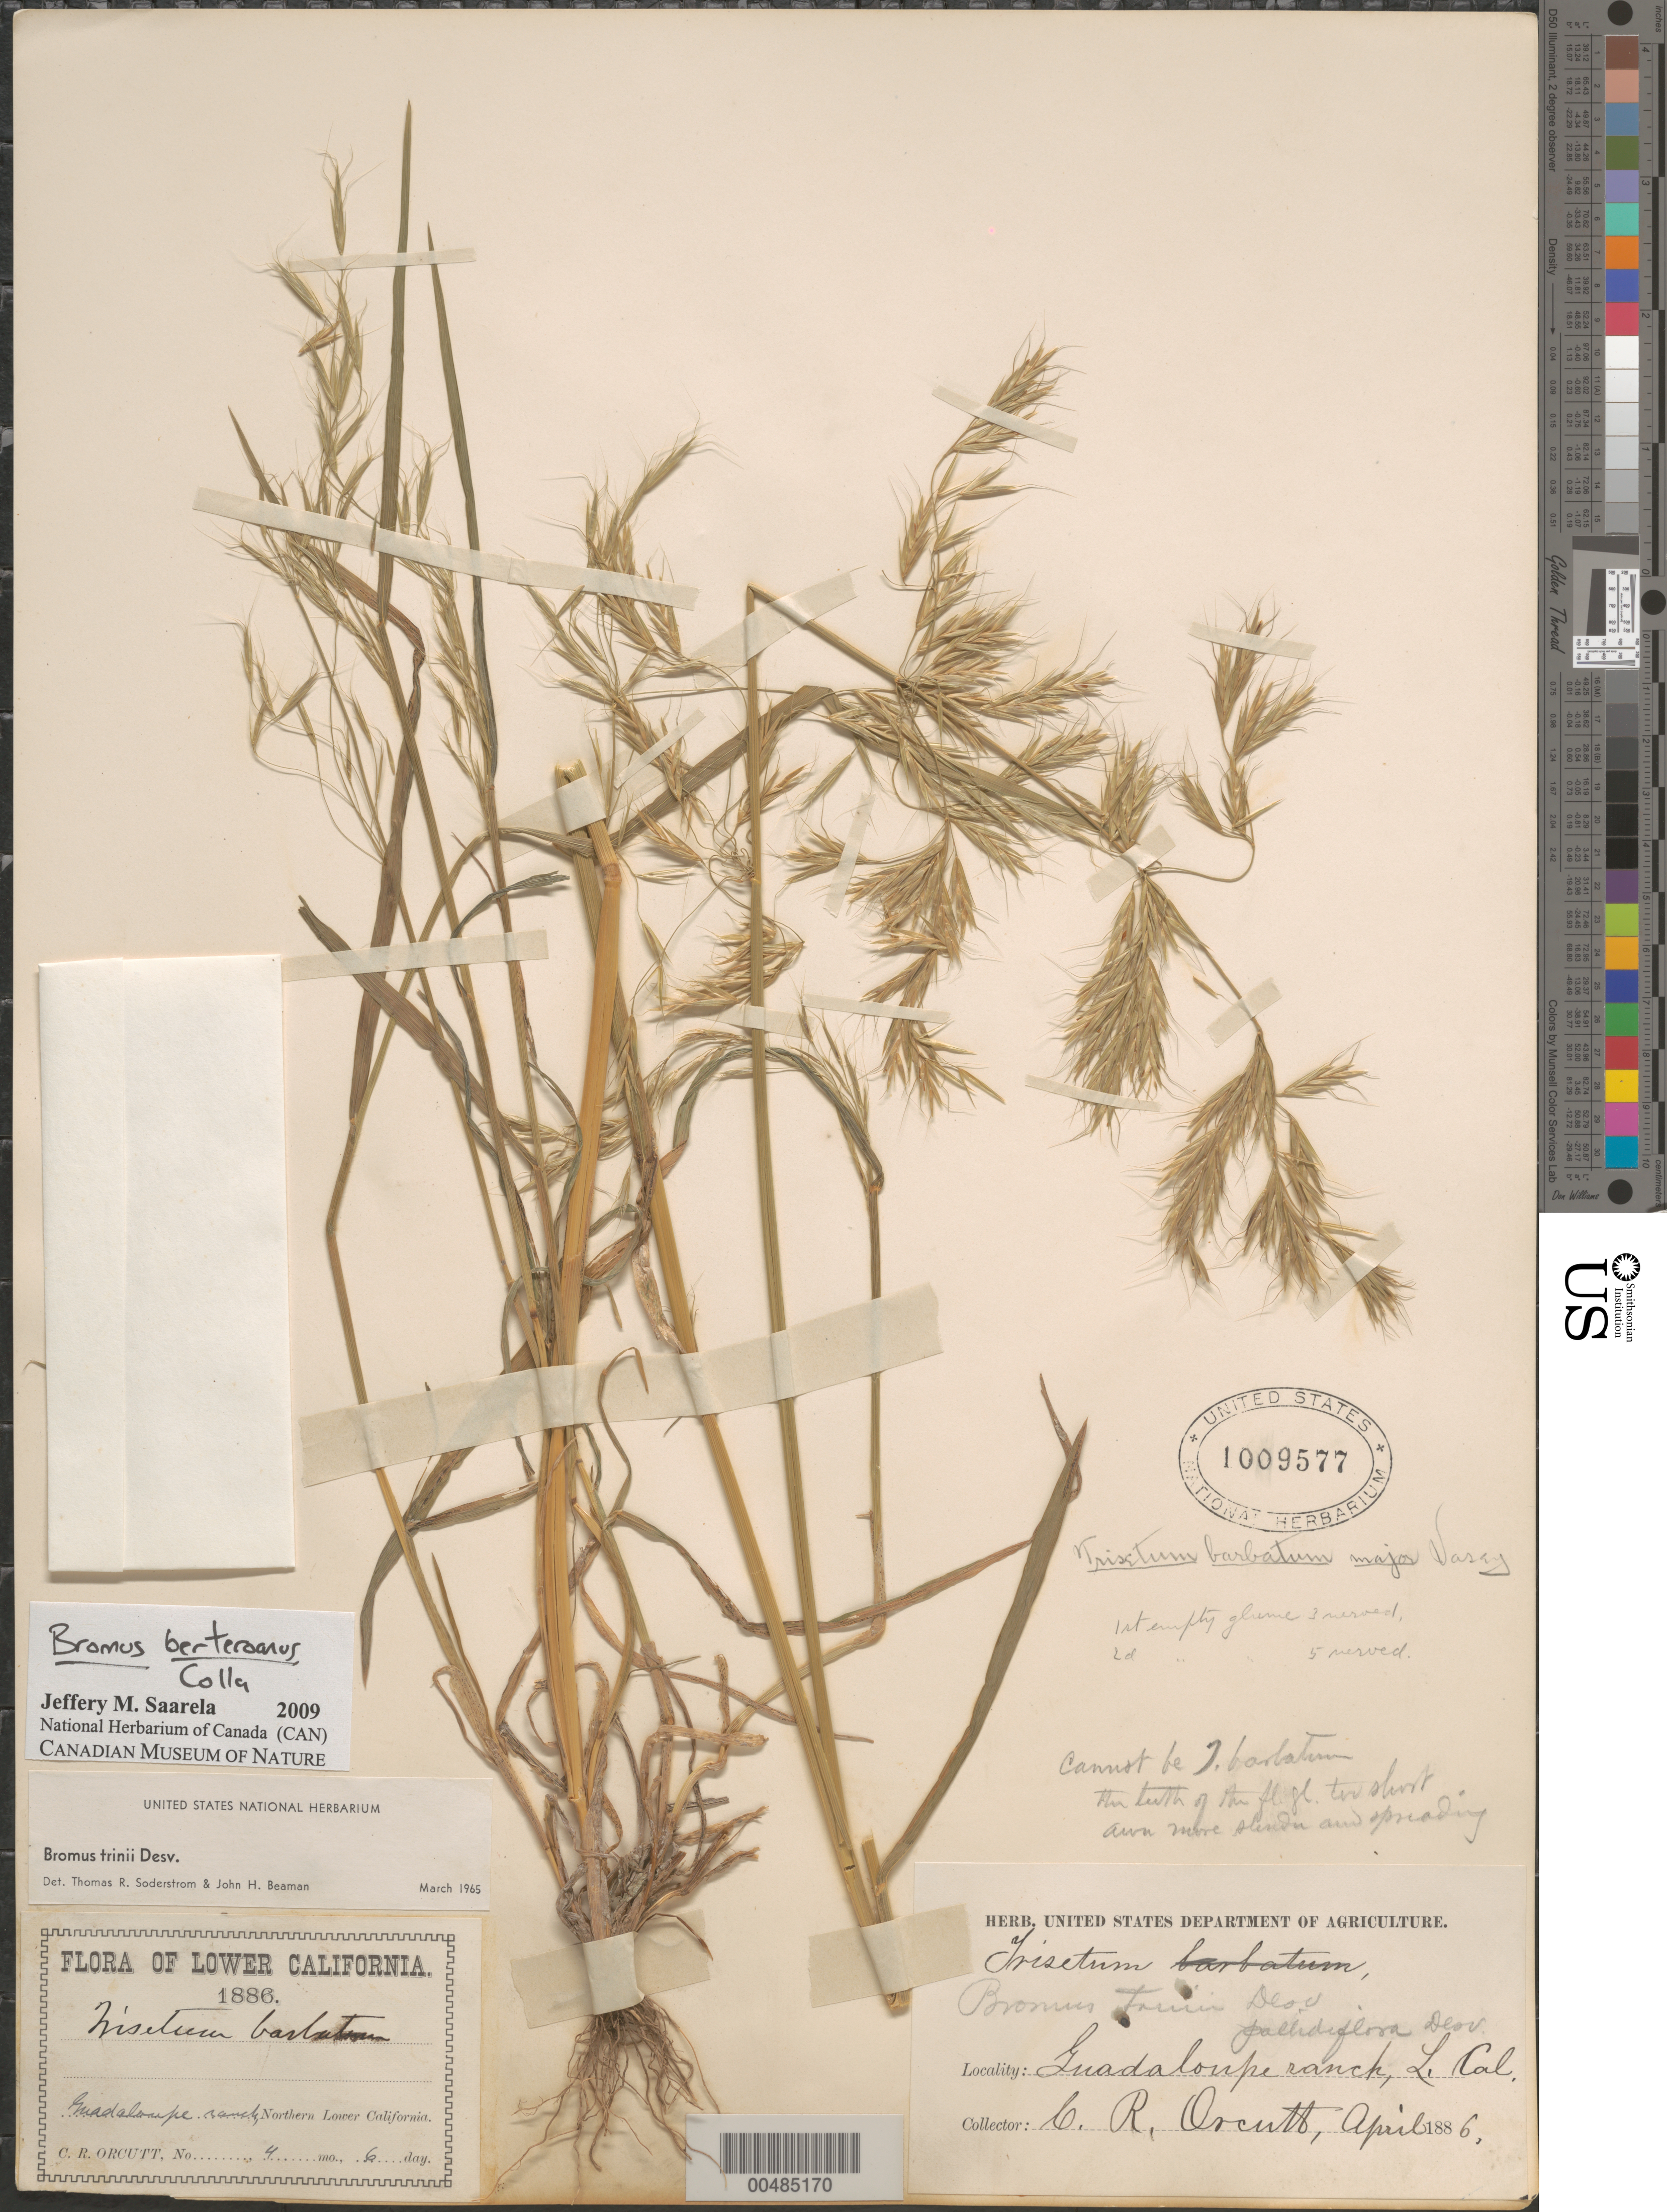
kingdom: Plantae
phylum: Tracheophyta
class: Liliopsida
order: Poales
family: Poaceae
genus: Bromus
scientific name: Bromus berteroanus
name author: Colla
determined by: Soderstrom, T. R.; Beaman, J. H.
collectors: C. R. Orcutt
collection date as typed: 6 Apr 1886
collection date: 1886-04-06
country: Mexico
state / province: Baja California Norte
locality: Guadaloupe Ranch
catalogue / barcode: US 1009577